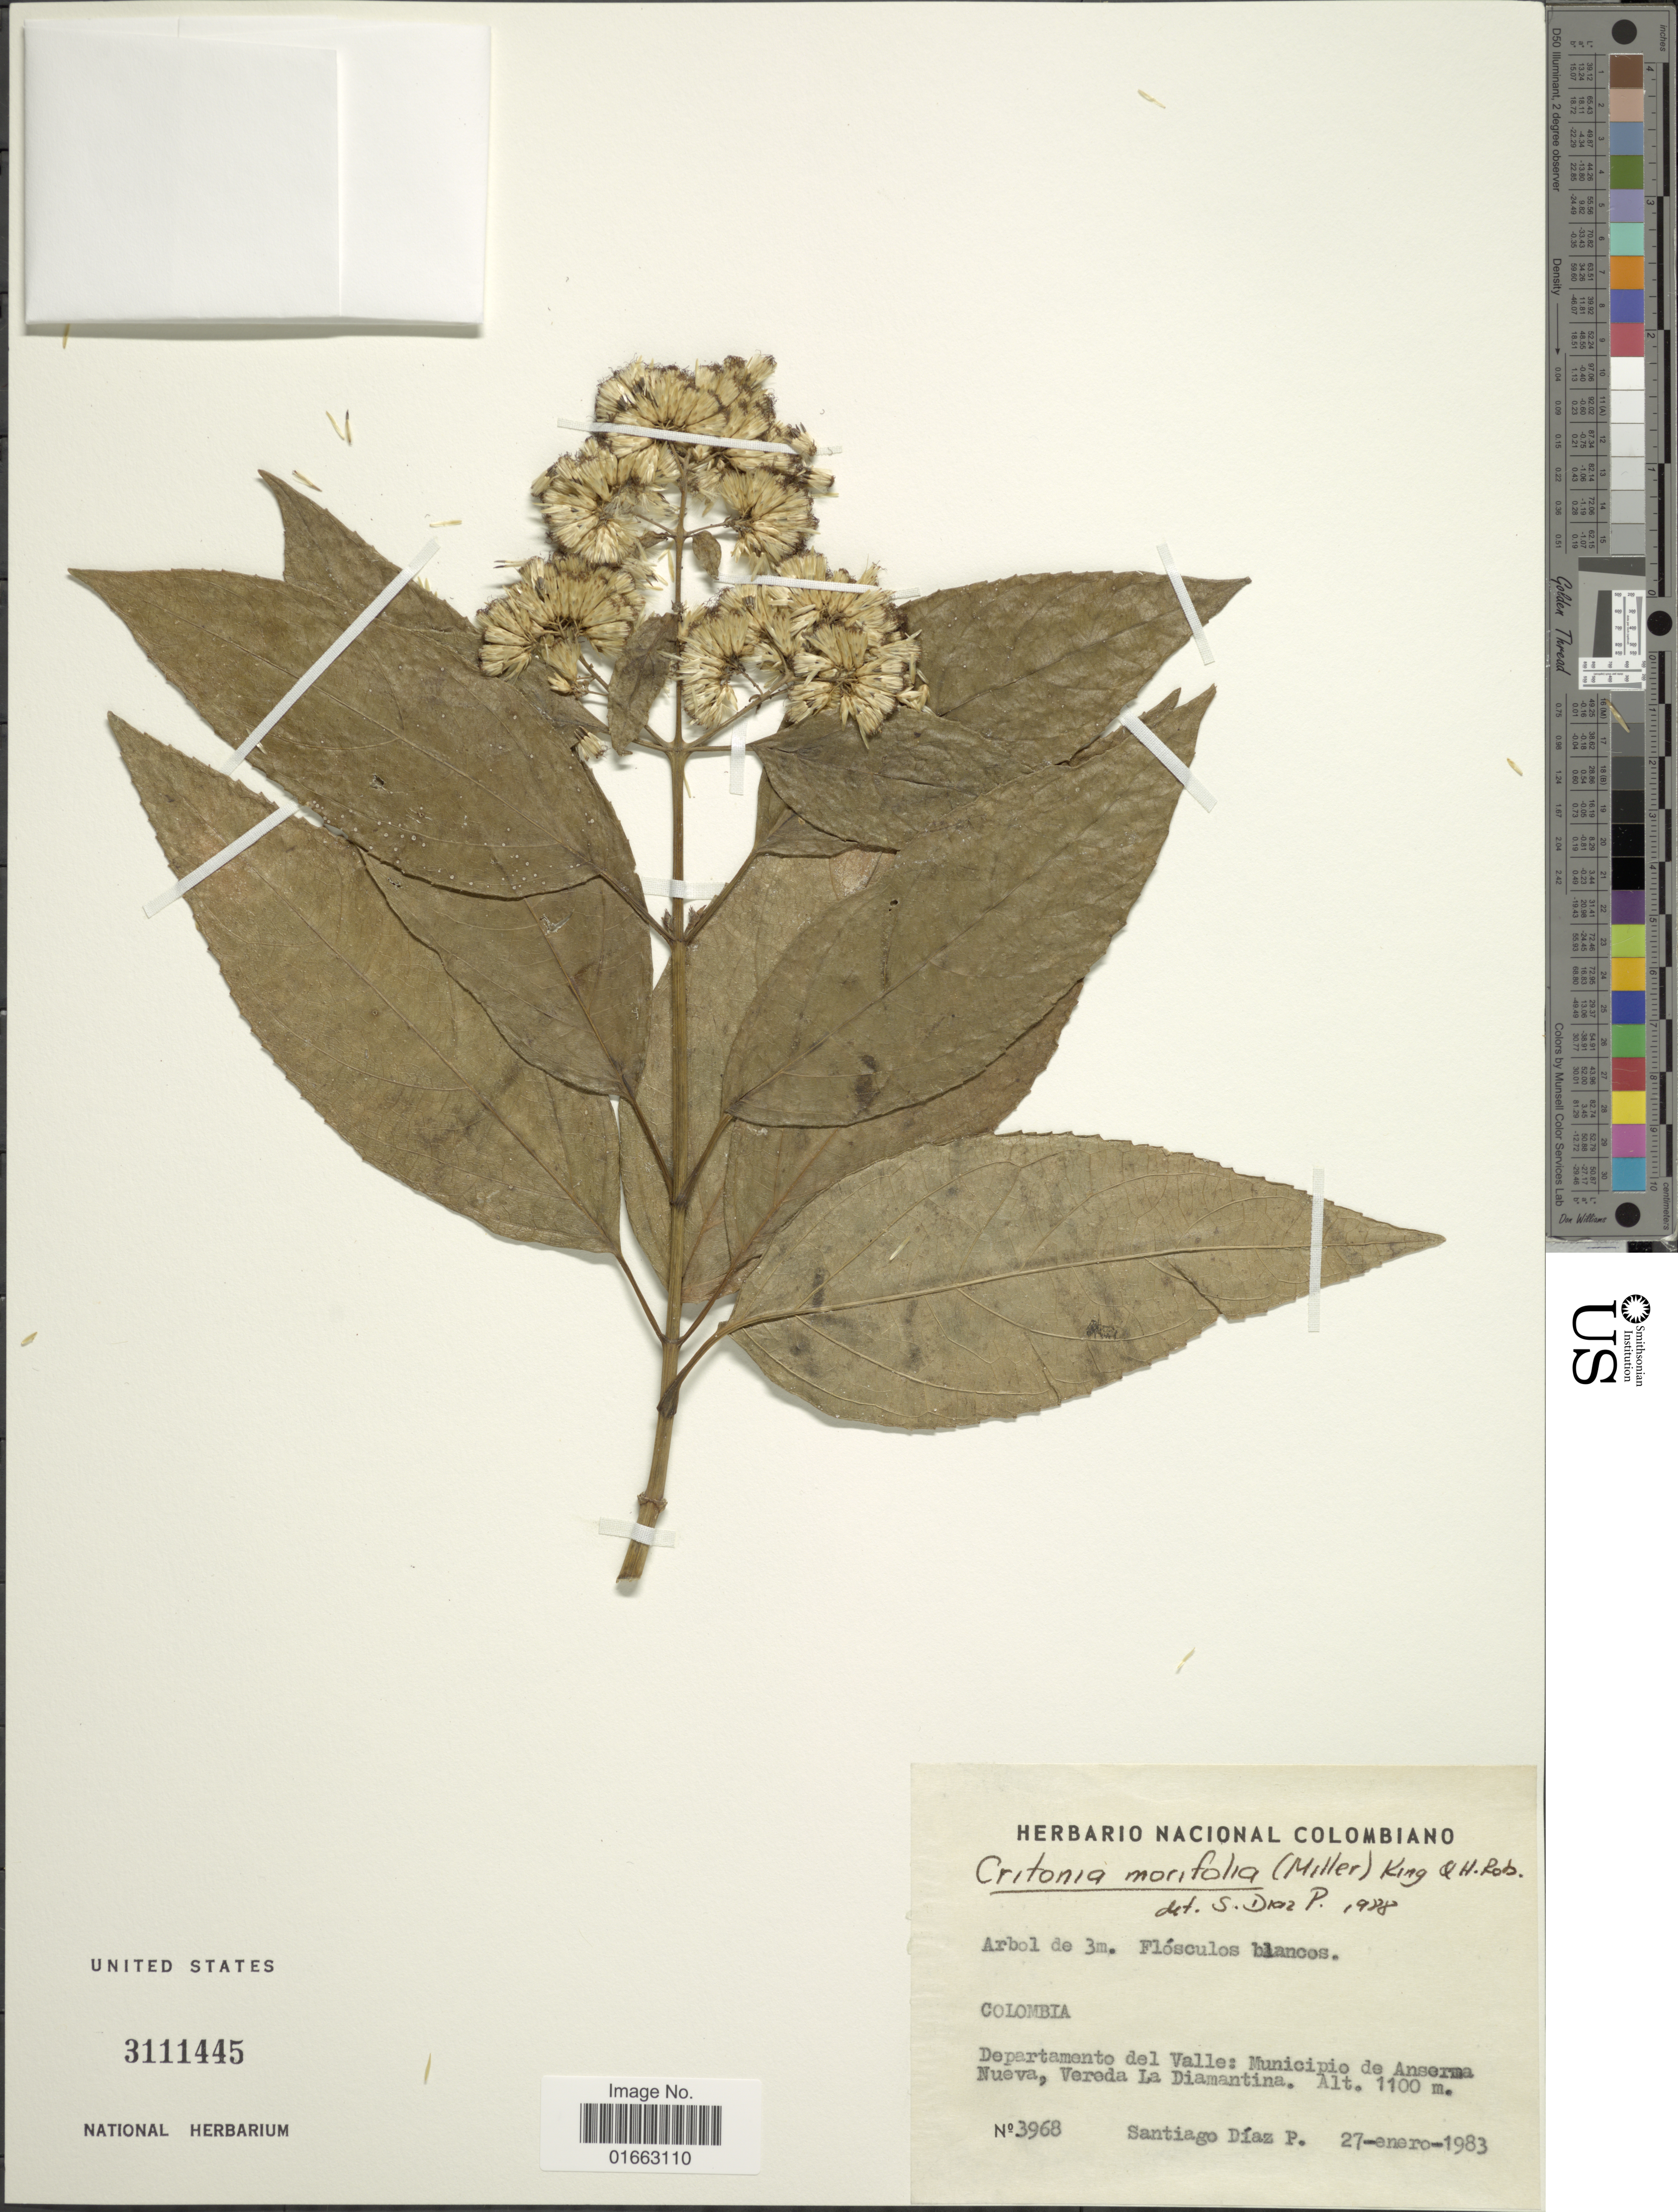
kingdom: Plantae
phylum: Tracheophyta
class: Magnoliopsida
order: Asterales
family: Asteraceae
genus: Critonia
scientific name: Critonia morifolia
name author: (Mill.) R.M. King & H. Rob.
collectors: S. Díaz Píedrahíta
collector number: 3968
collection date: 1983-01-27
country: Colombia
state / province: Valle del Cauca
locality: Municipio de Aserma Nueva, Vereda La Diamantina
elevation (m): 1100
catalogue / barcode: US 3111445